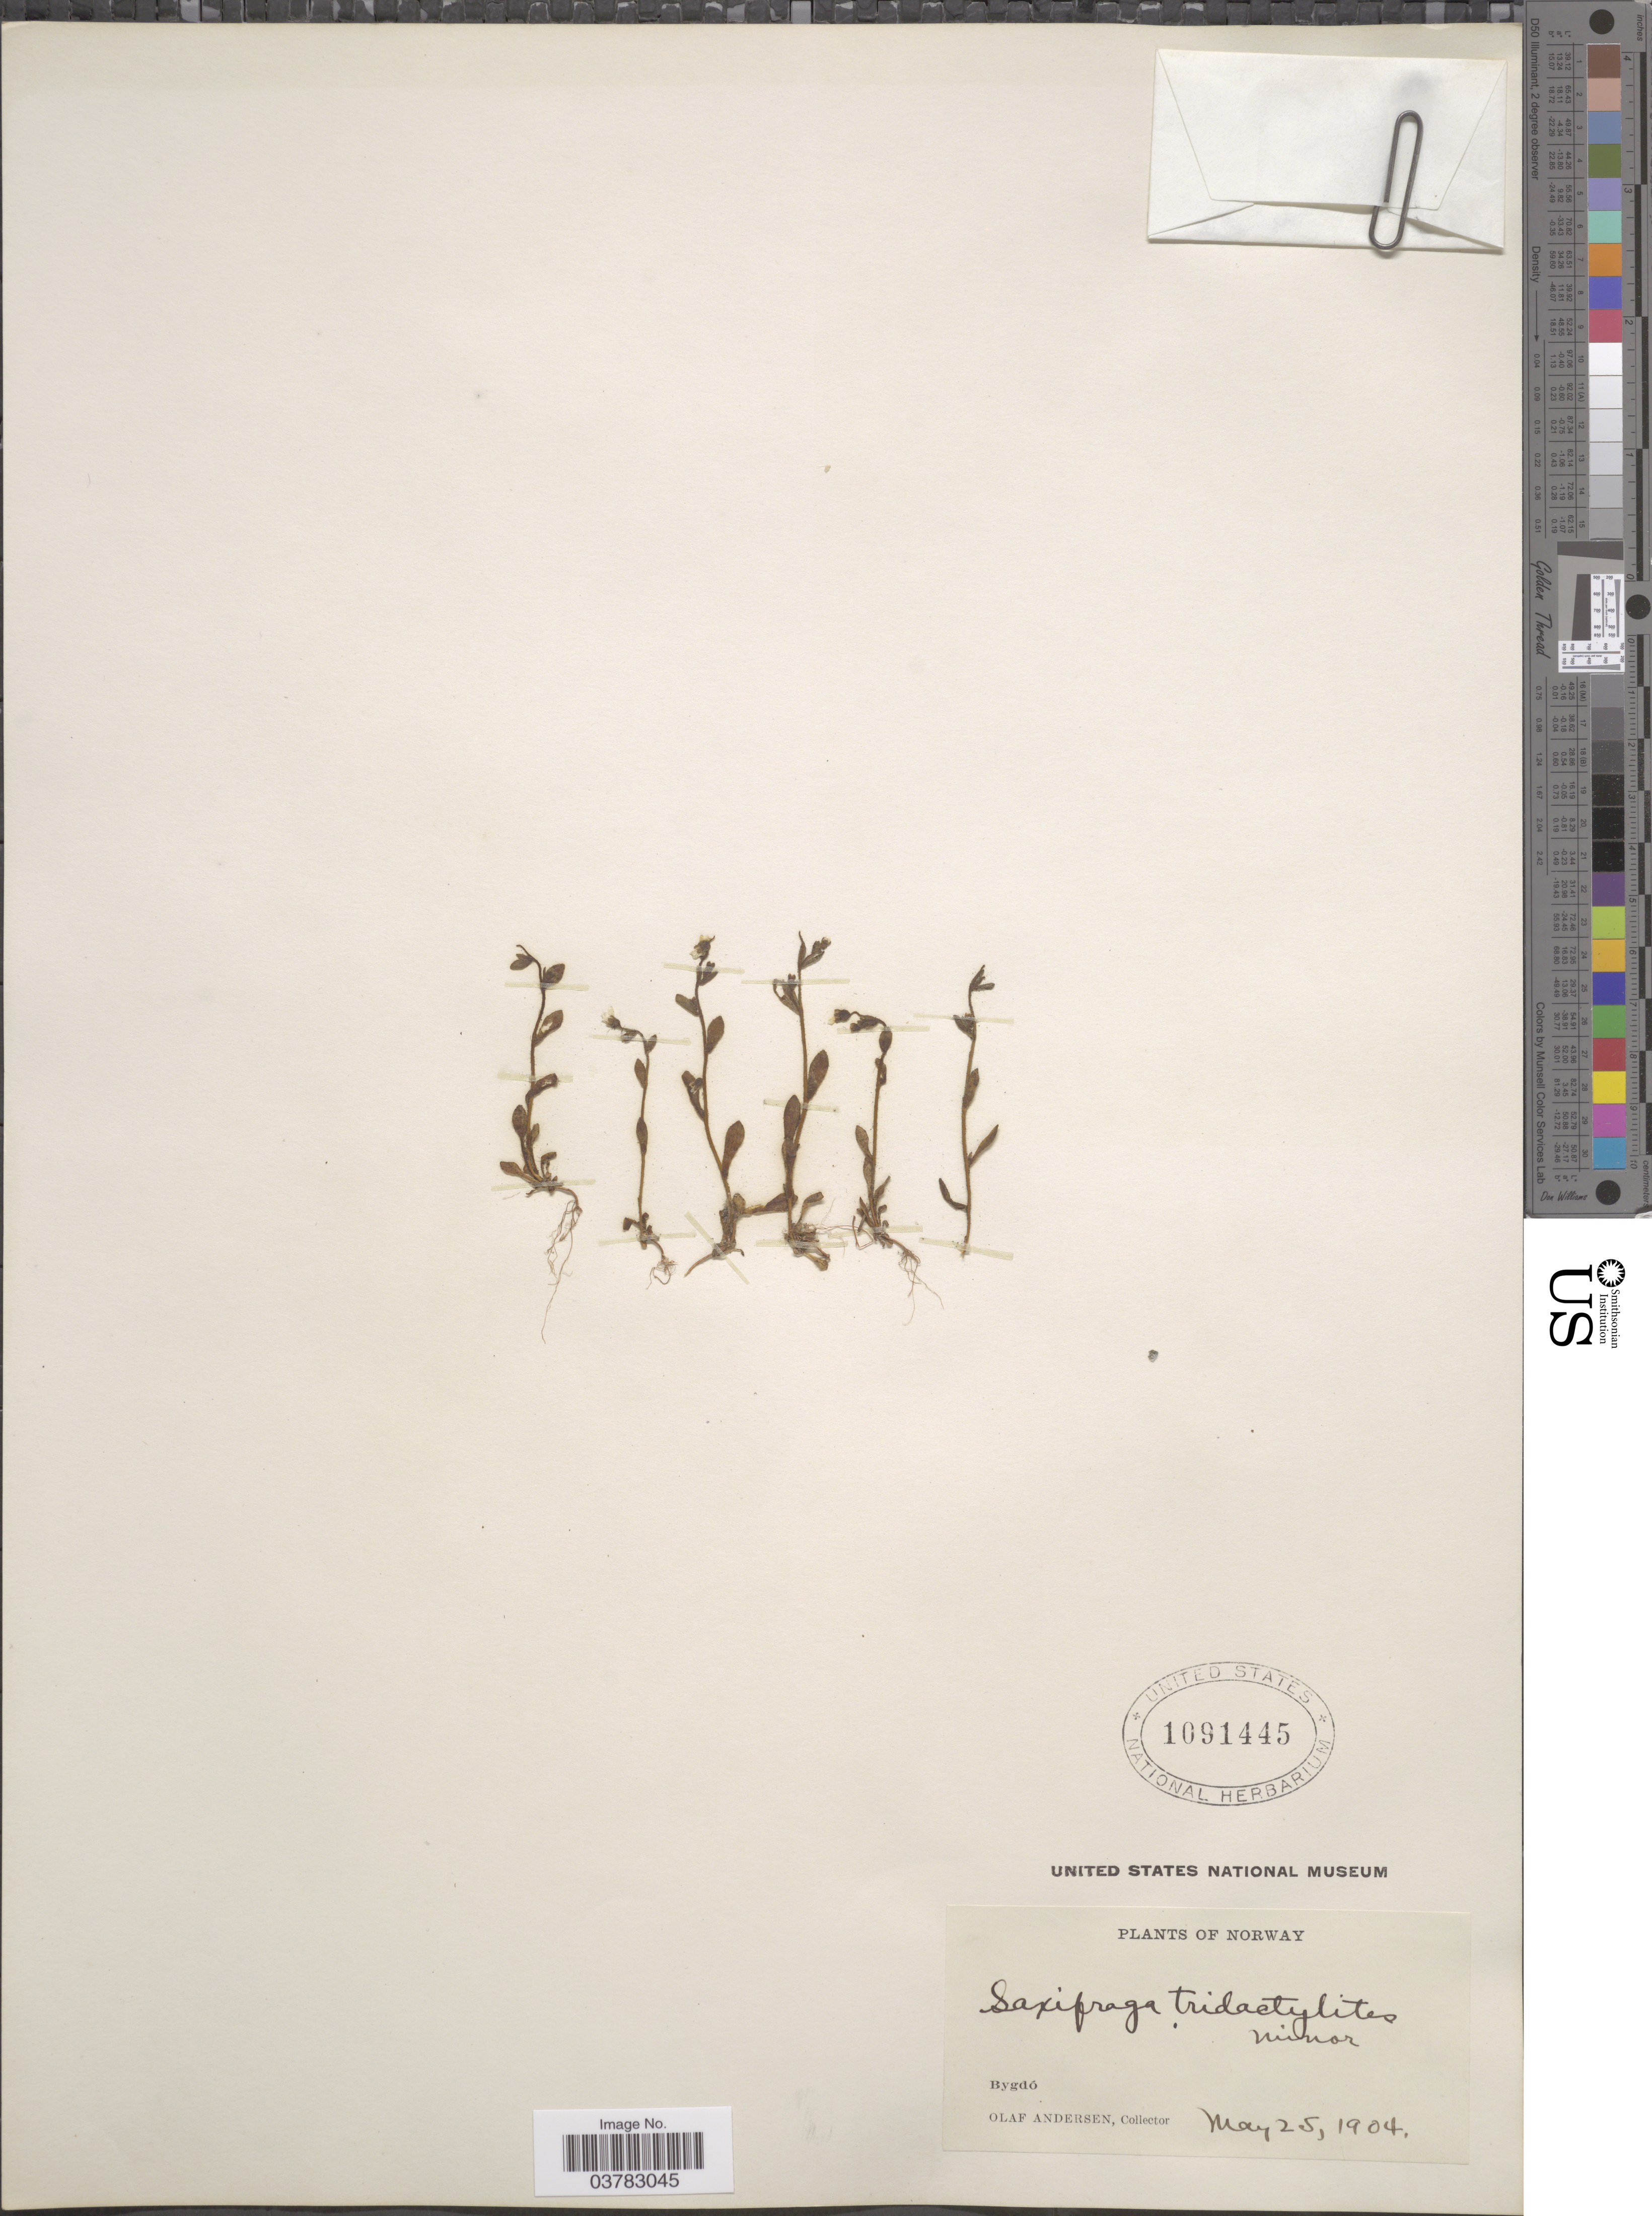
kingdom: Plantae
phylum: Tracheophyta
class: Magnoliopsida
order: Saxifragales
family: Saxifragaceae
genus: Saxifraga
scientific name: Saxifraga tridactylites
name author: L.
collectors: O. Andersen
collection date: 1904-05-25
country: Norway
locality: Bygdó.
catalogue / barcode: US 1091445